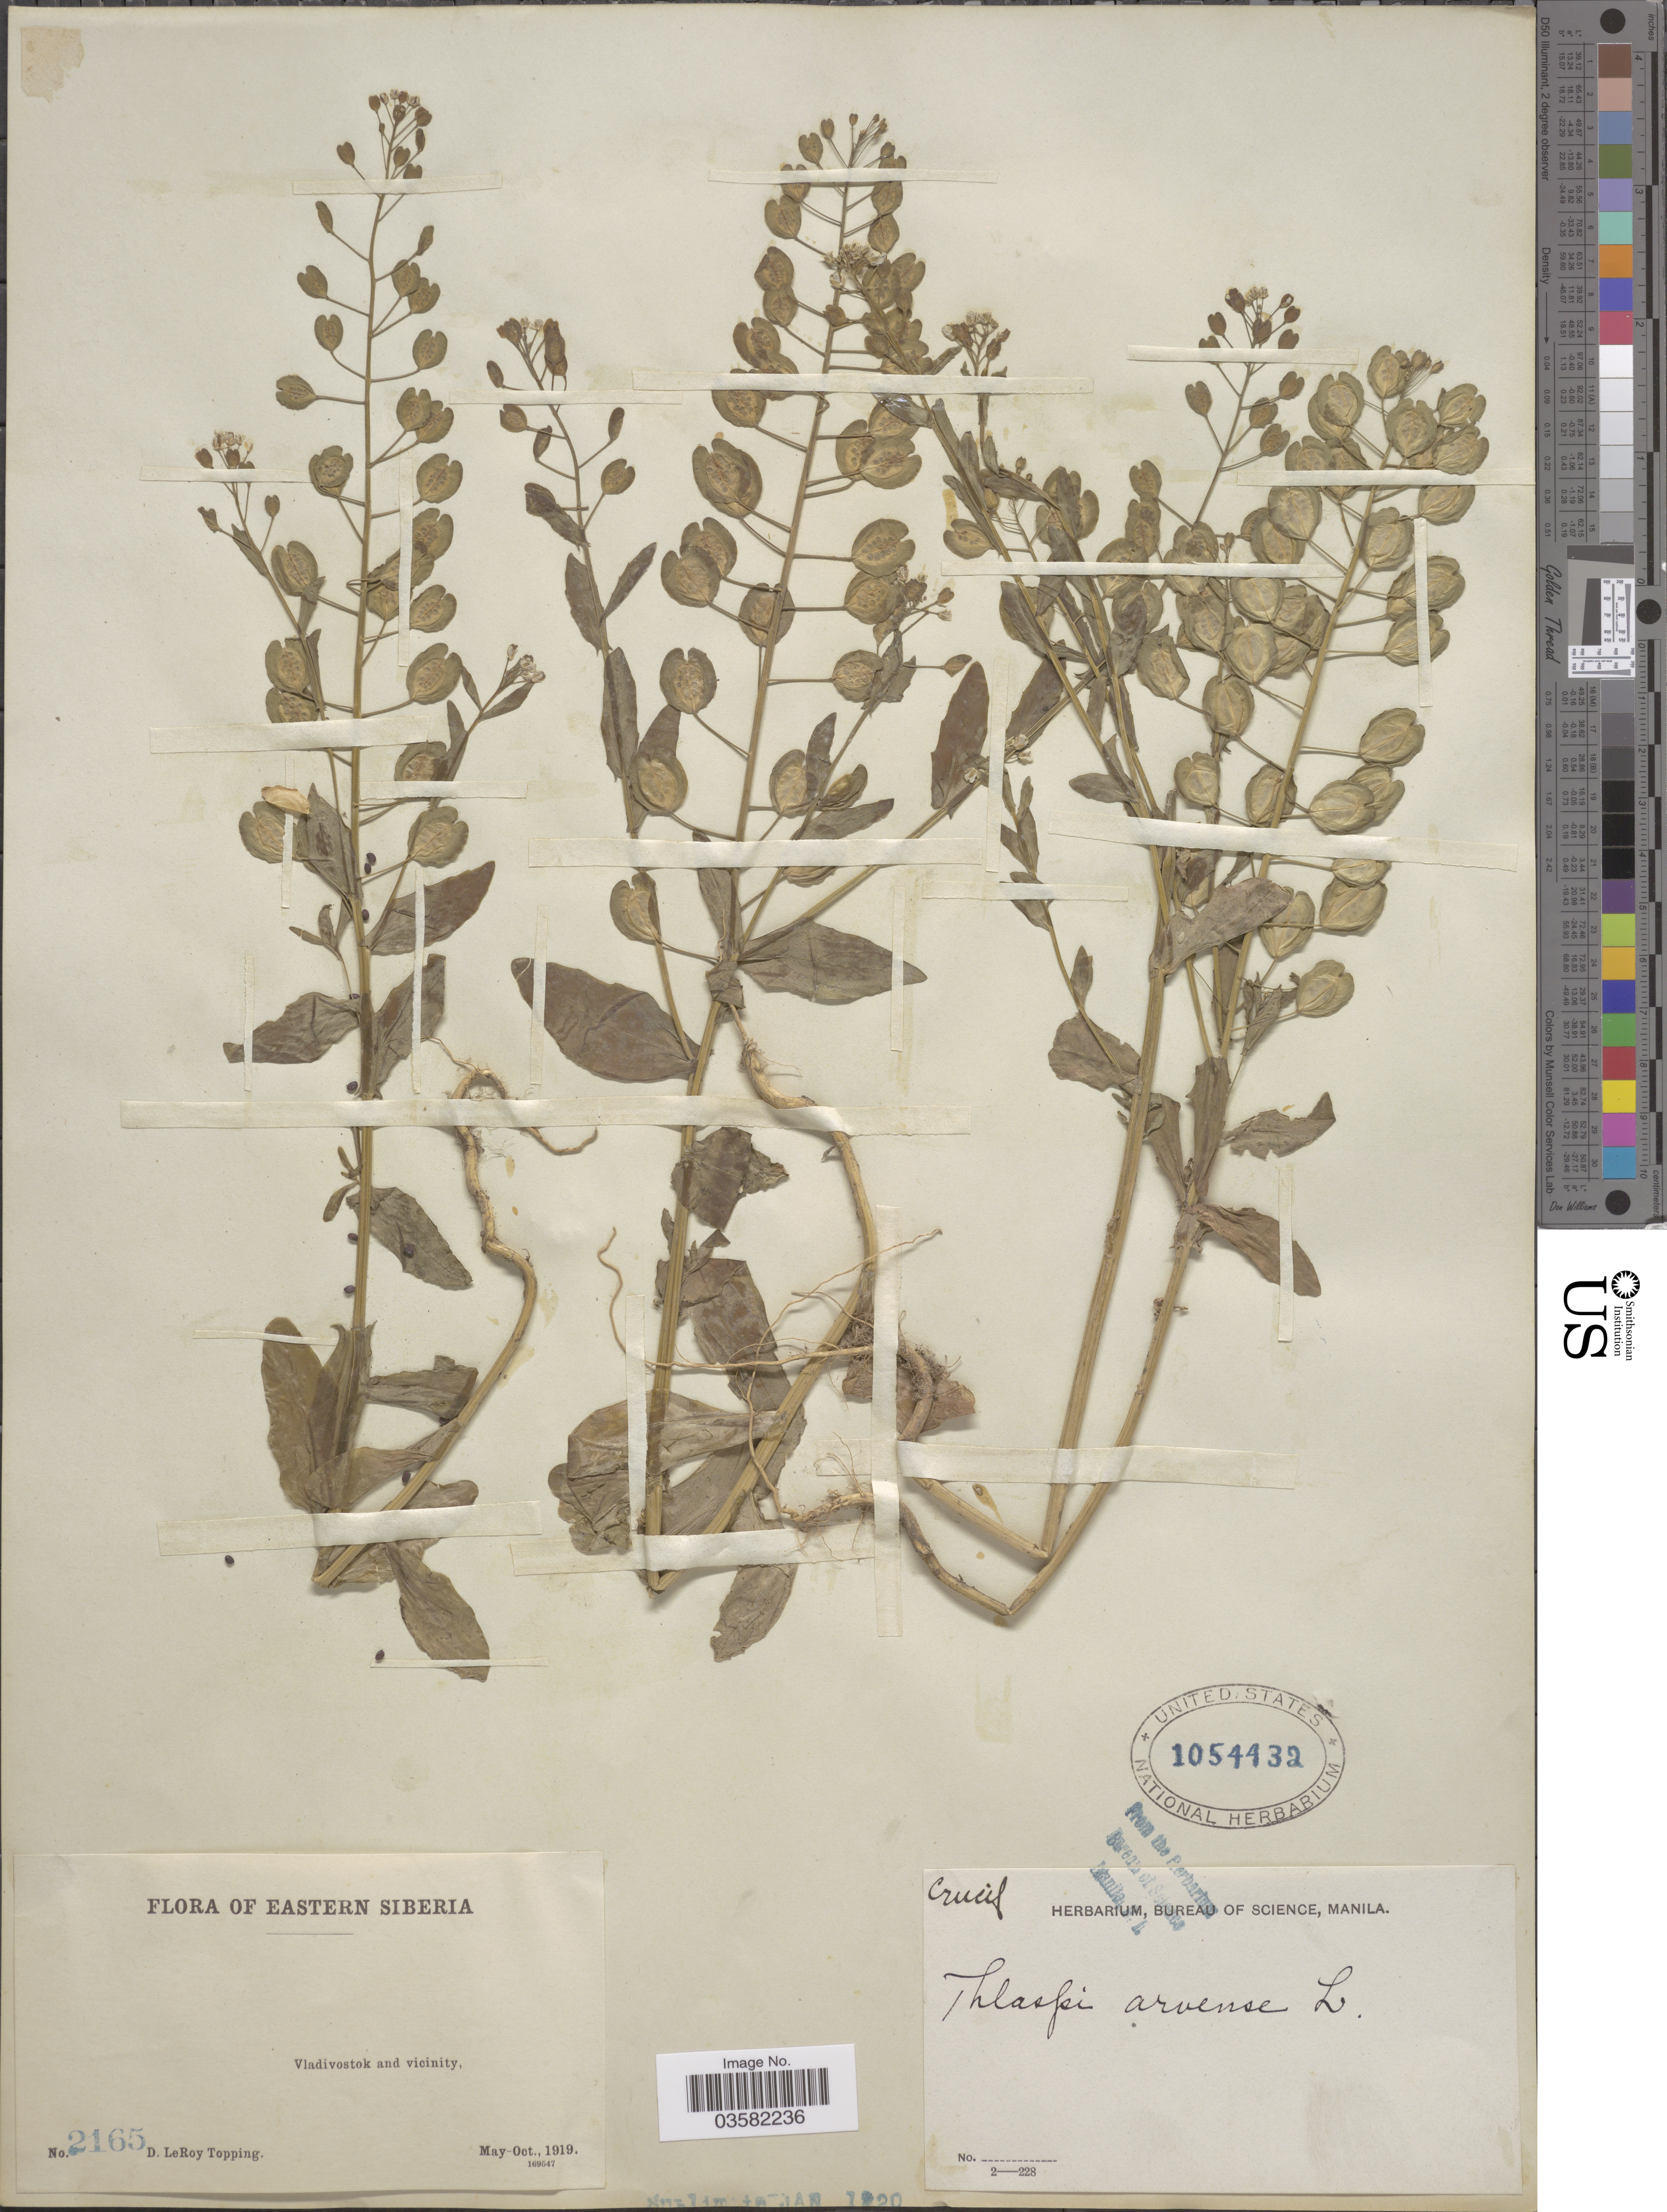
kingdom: Plantae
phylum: Tracheophyta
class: Magnoliopsida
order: Brassicales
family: Brassicaceae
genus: Thlaspi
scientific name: Thlaspi arvense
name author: L.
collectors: D. L. Topping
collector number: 2165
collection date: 1919-05/1919-10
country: Russian Federation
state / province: Primorsky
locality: Eastern Siberia. Vladivostok and vicinity.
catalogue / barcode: US 1054432